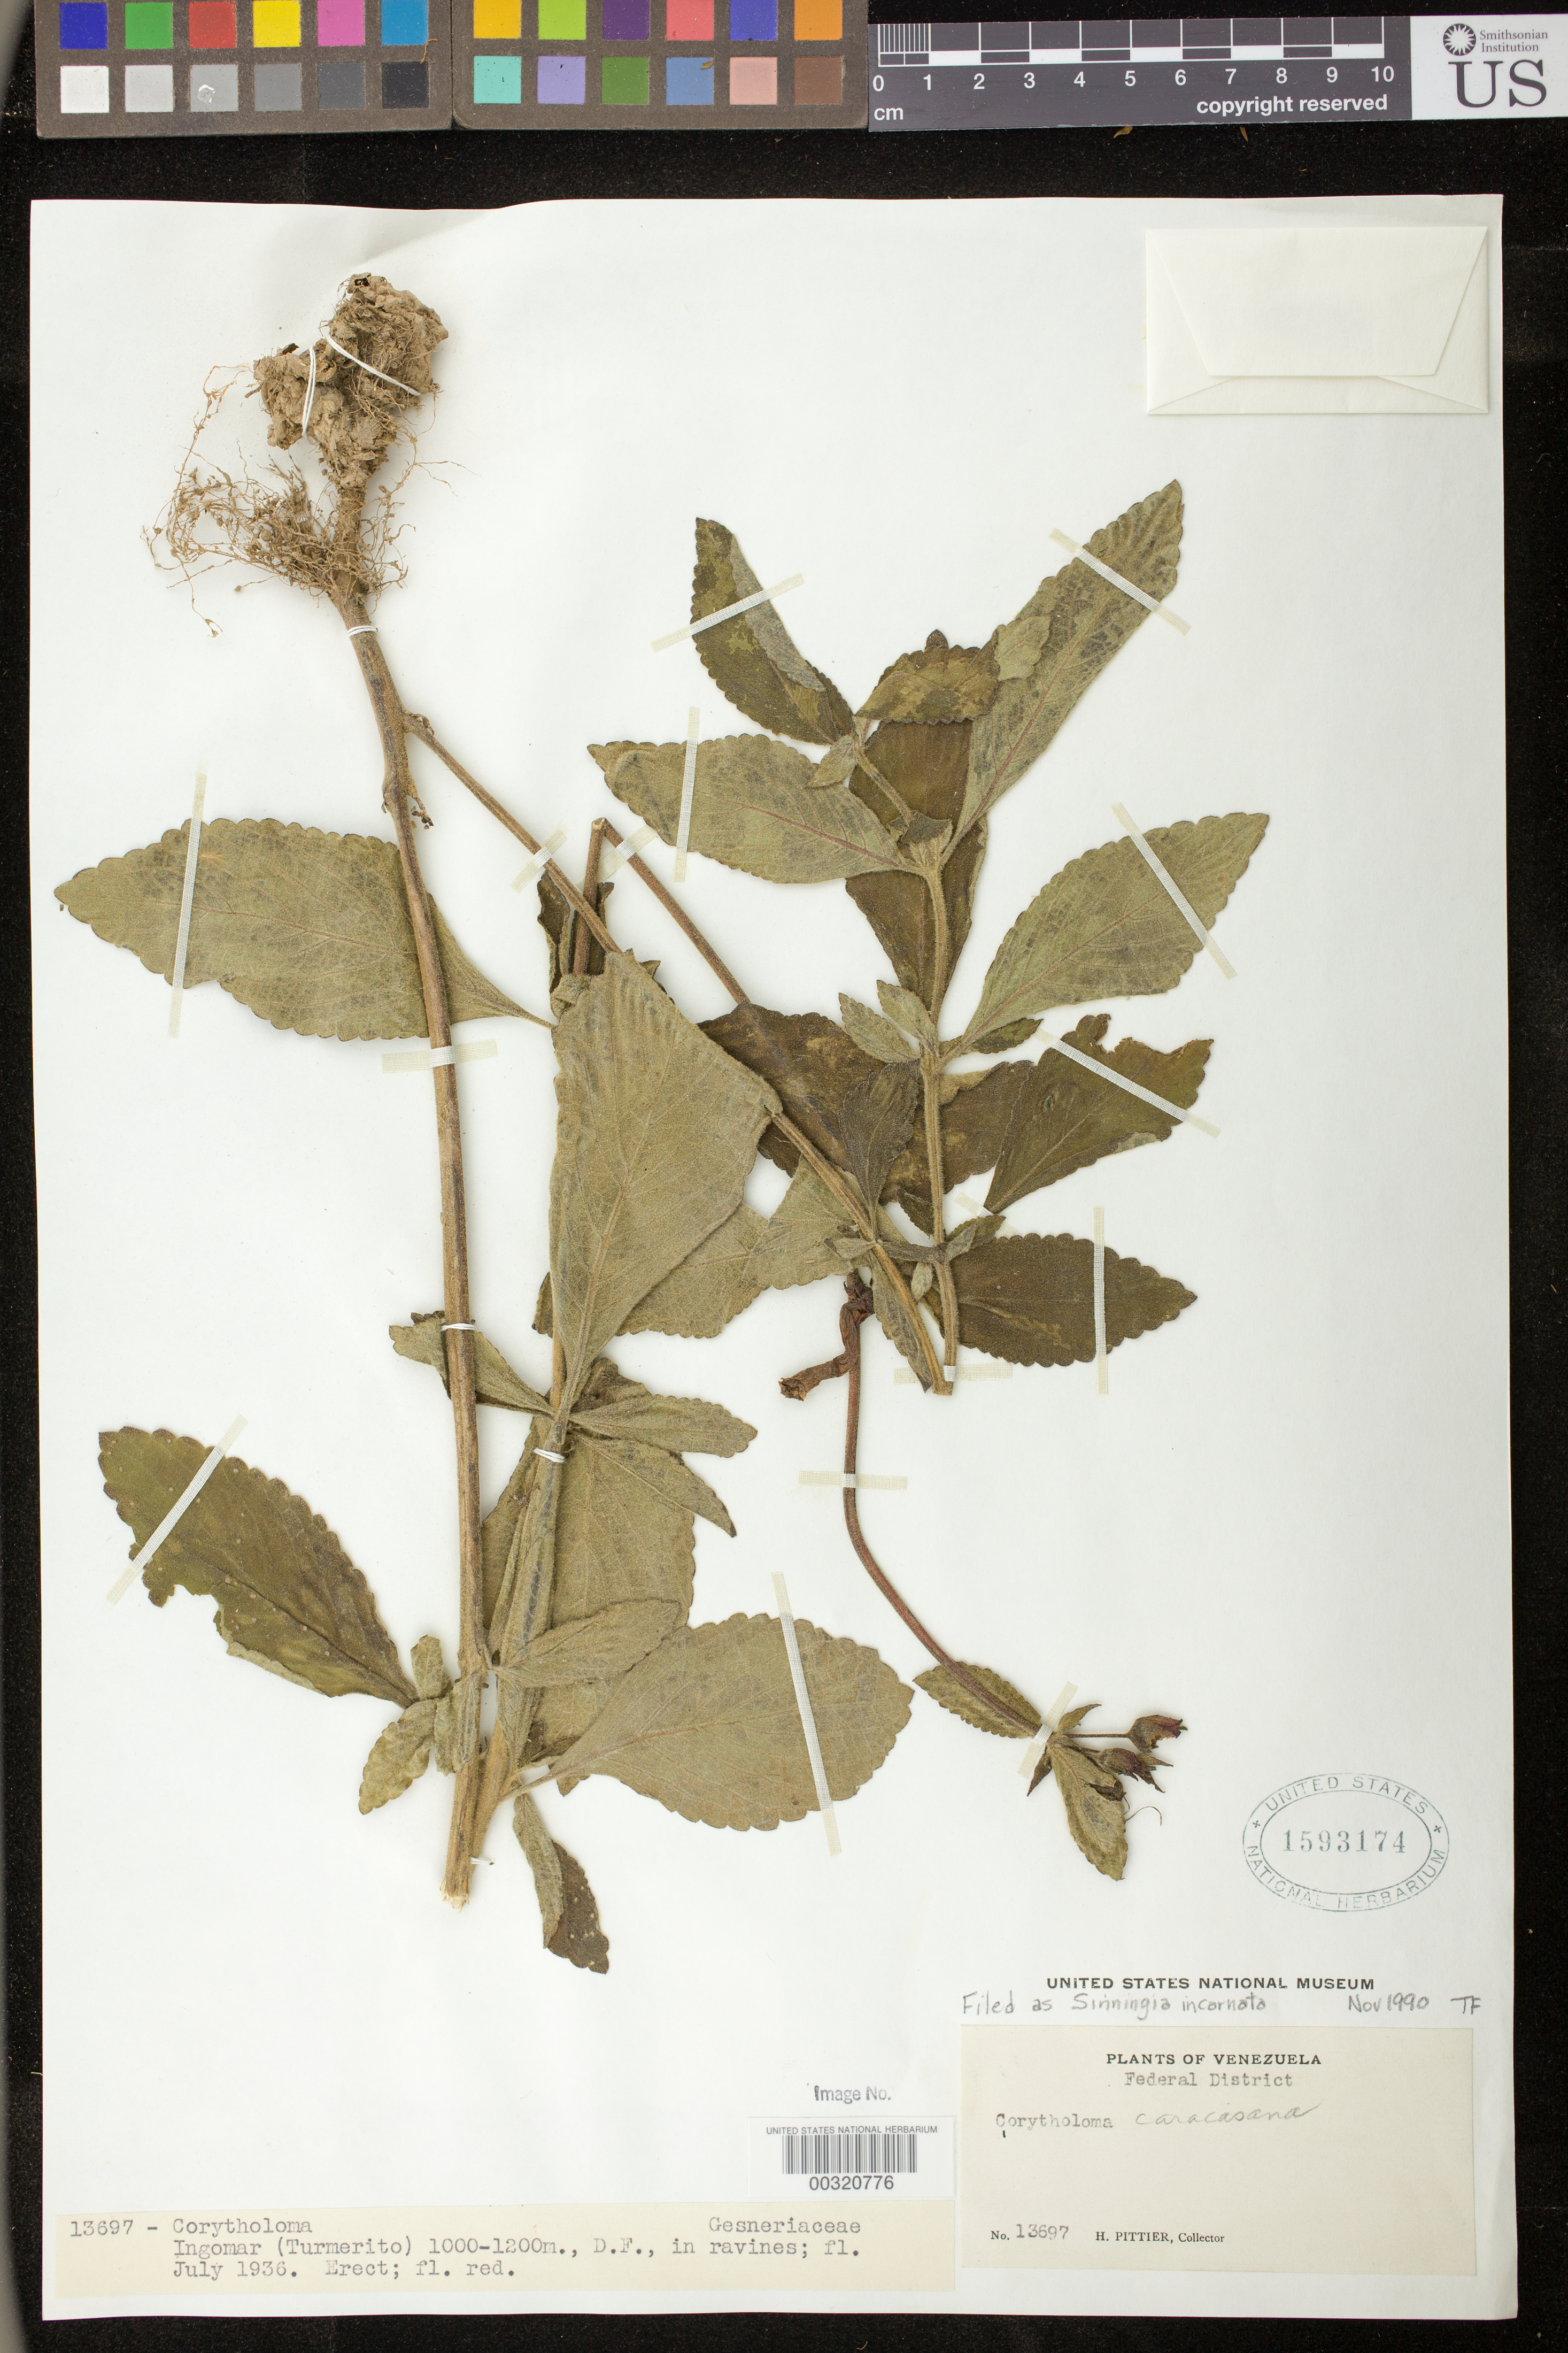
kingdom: Plantae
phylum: Tracheophyta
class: Magnoliopsida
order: Lamiales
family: Gesneriaceae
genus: Sinningia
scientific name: Sinningia incarnata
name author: (Aubl.) D.L. Denham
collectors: H. F. Pittier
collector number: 13697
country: Venezuela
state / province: Distrito Federal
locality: Ingomar (Turmerito)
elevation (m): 1000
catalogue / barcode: US 1593174